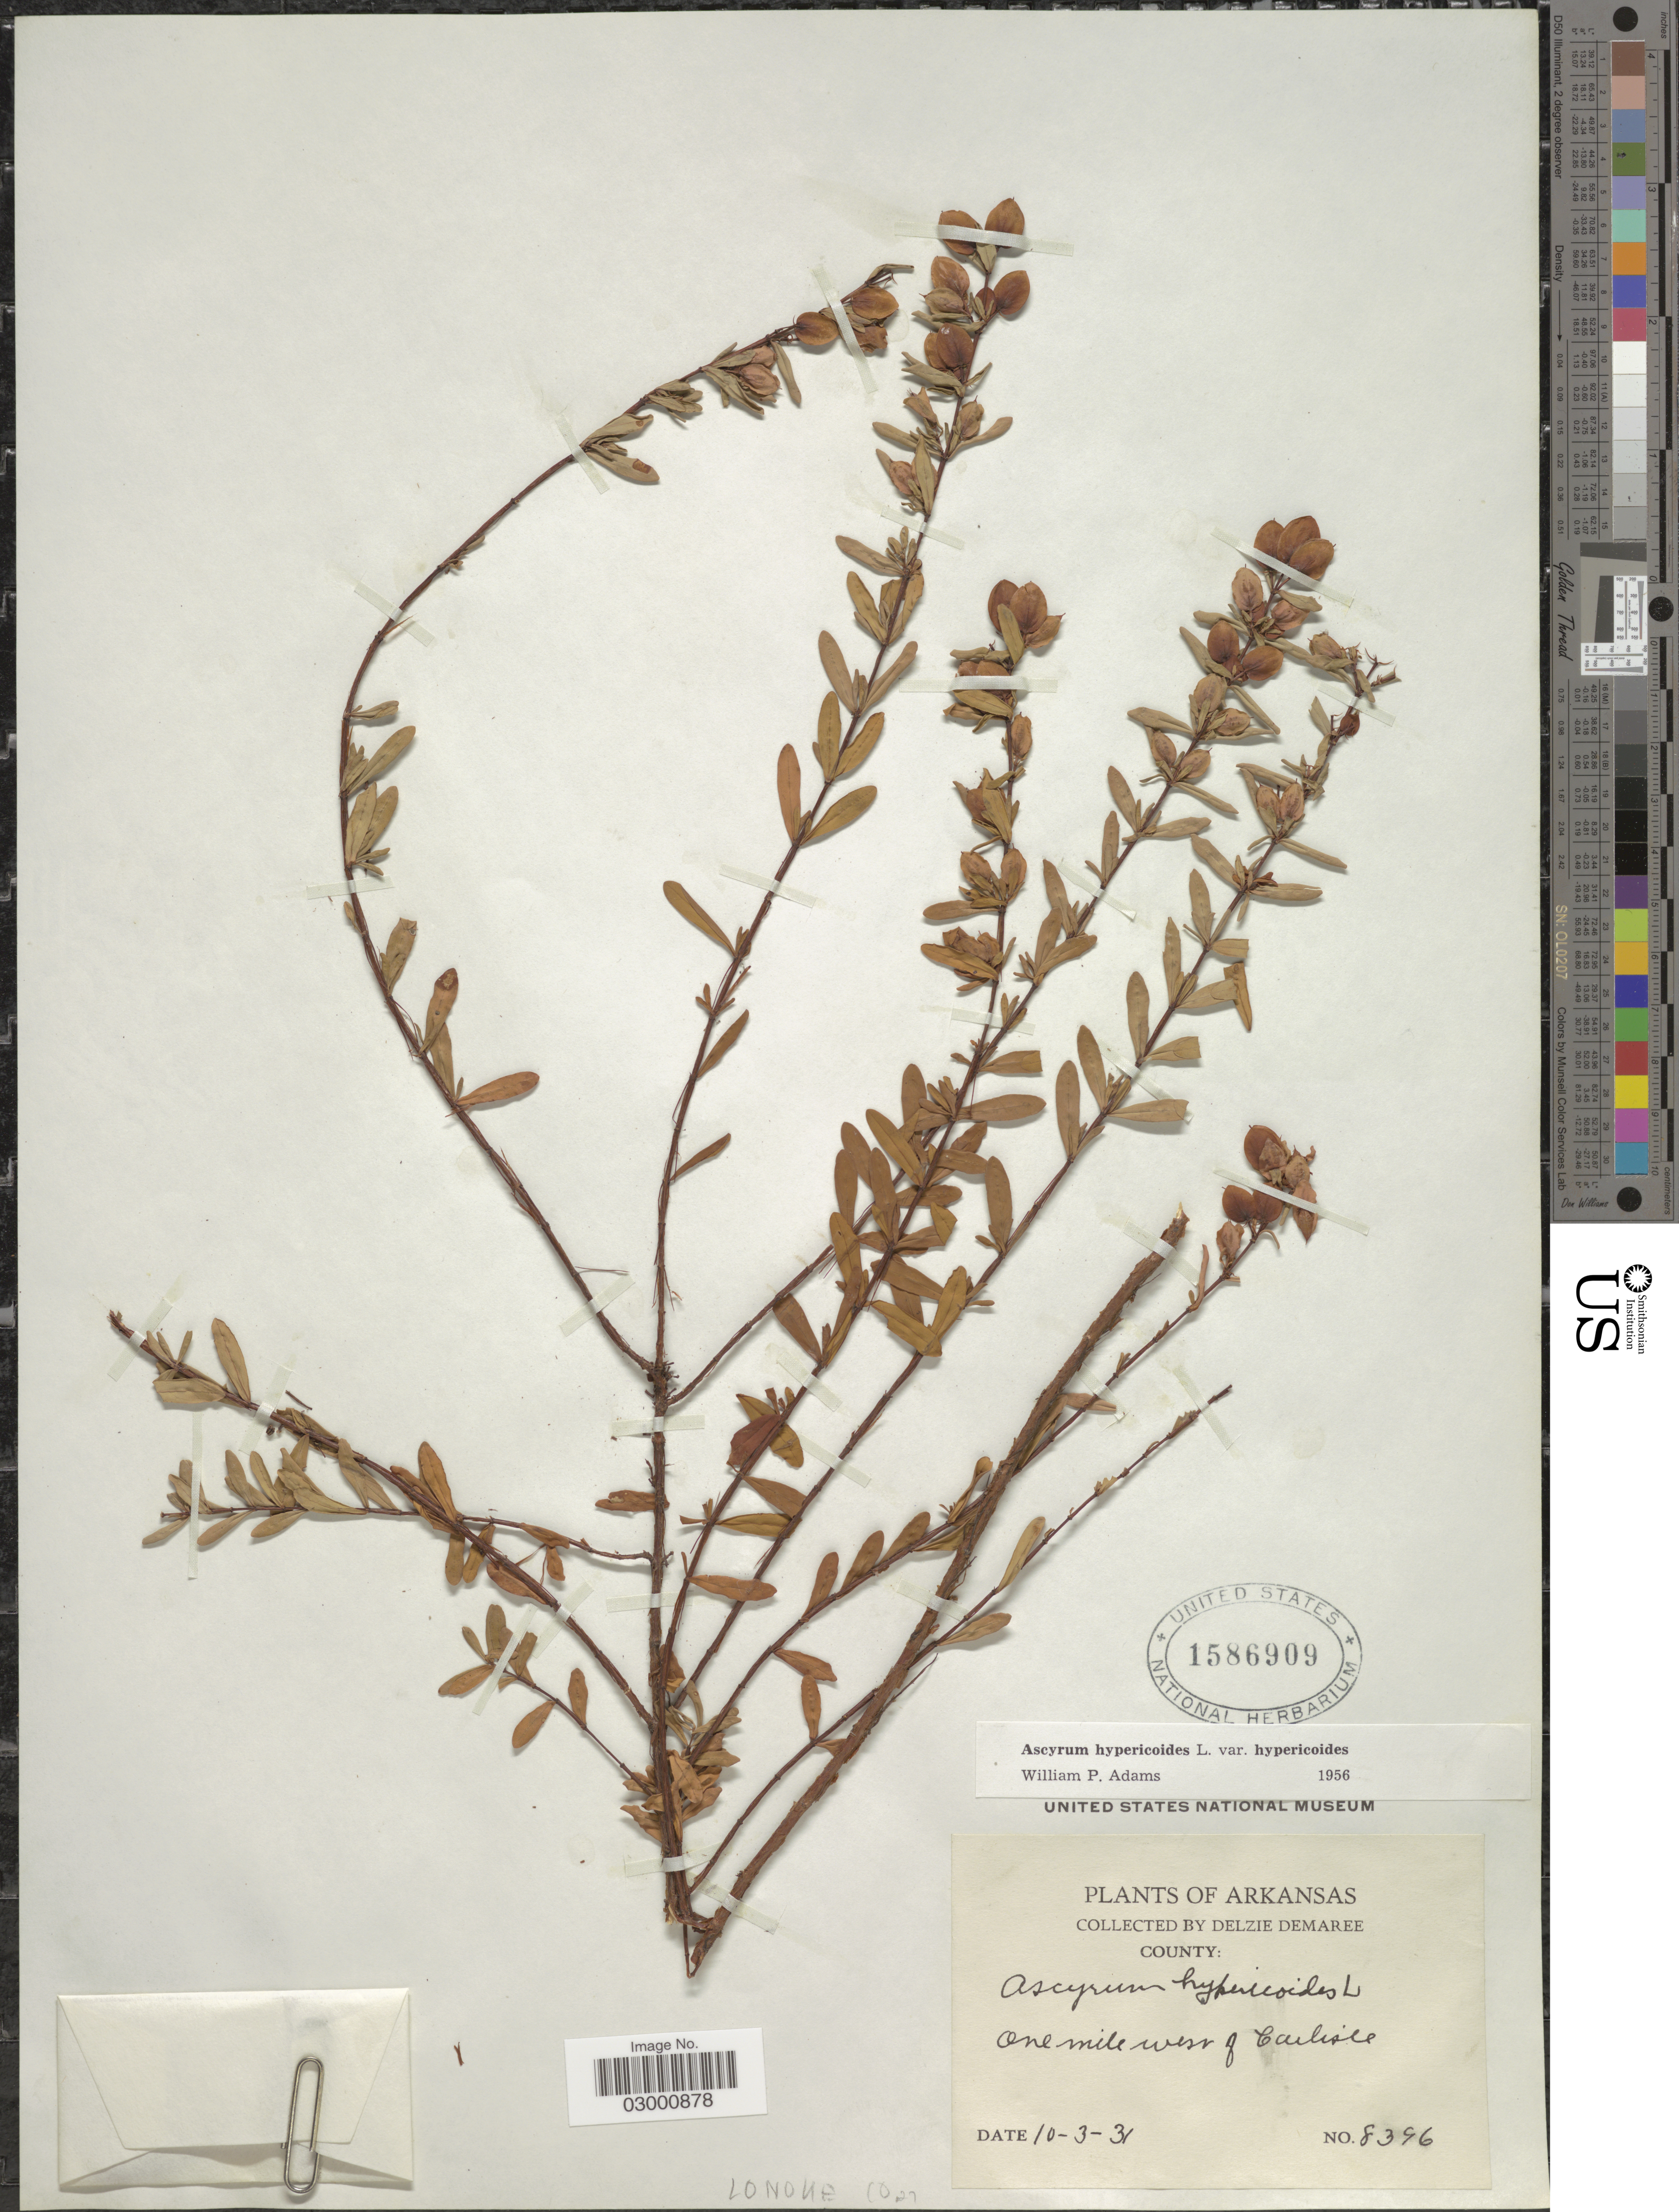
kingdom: Plantae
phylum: Tracheophyta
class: Magnoliopsida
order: Malpighiales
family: Hypericaceae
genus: Hypericum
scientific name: Hypericum hypericoides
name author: (L.) Crantz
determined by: Strong, Mark T., (BOT), Smithsonian Institution - National Museum of Natural History (UNITED STATES)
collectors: D. Demaree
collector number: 8396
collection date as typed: Transcribed d/m/y: 3/10/31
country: United States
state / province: Arkansas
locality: Lonoke Co. One mile west of Carlisle.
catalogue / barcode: US 1586909